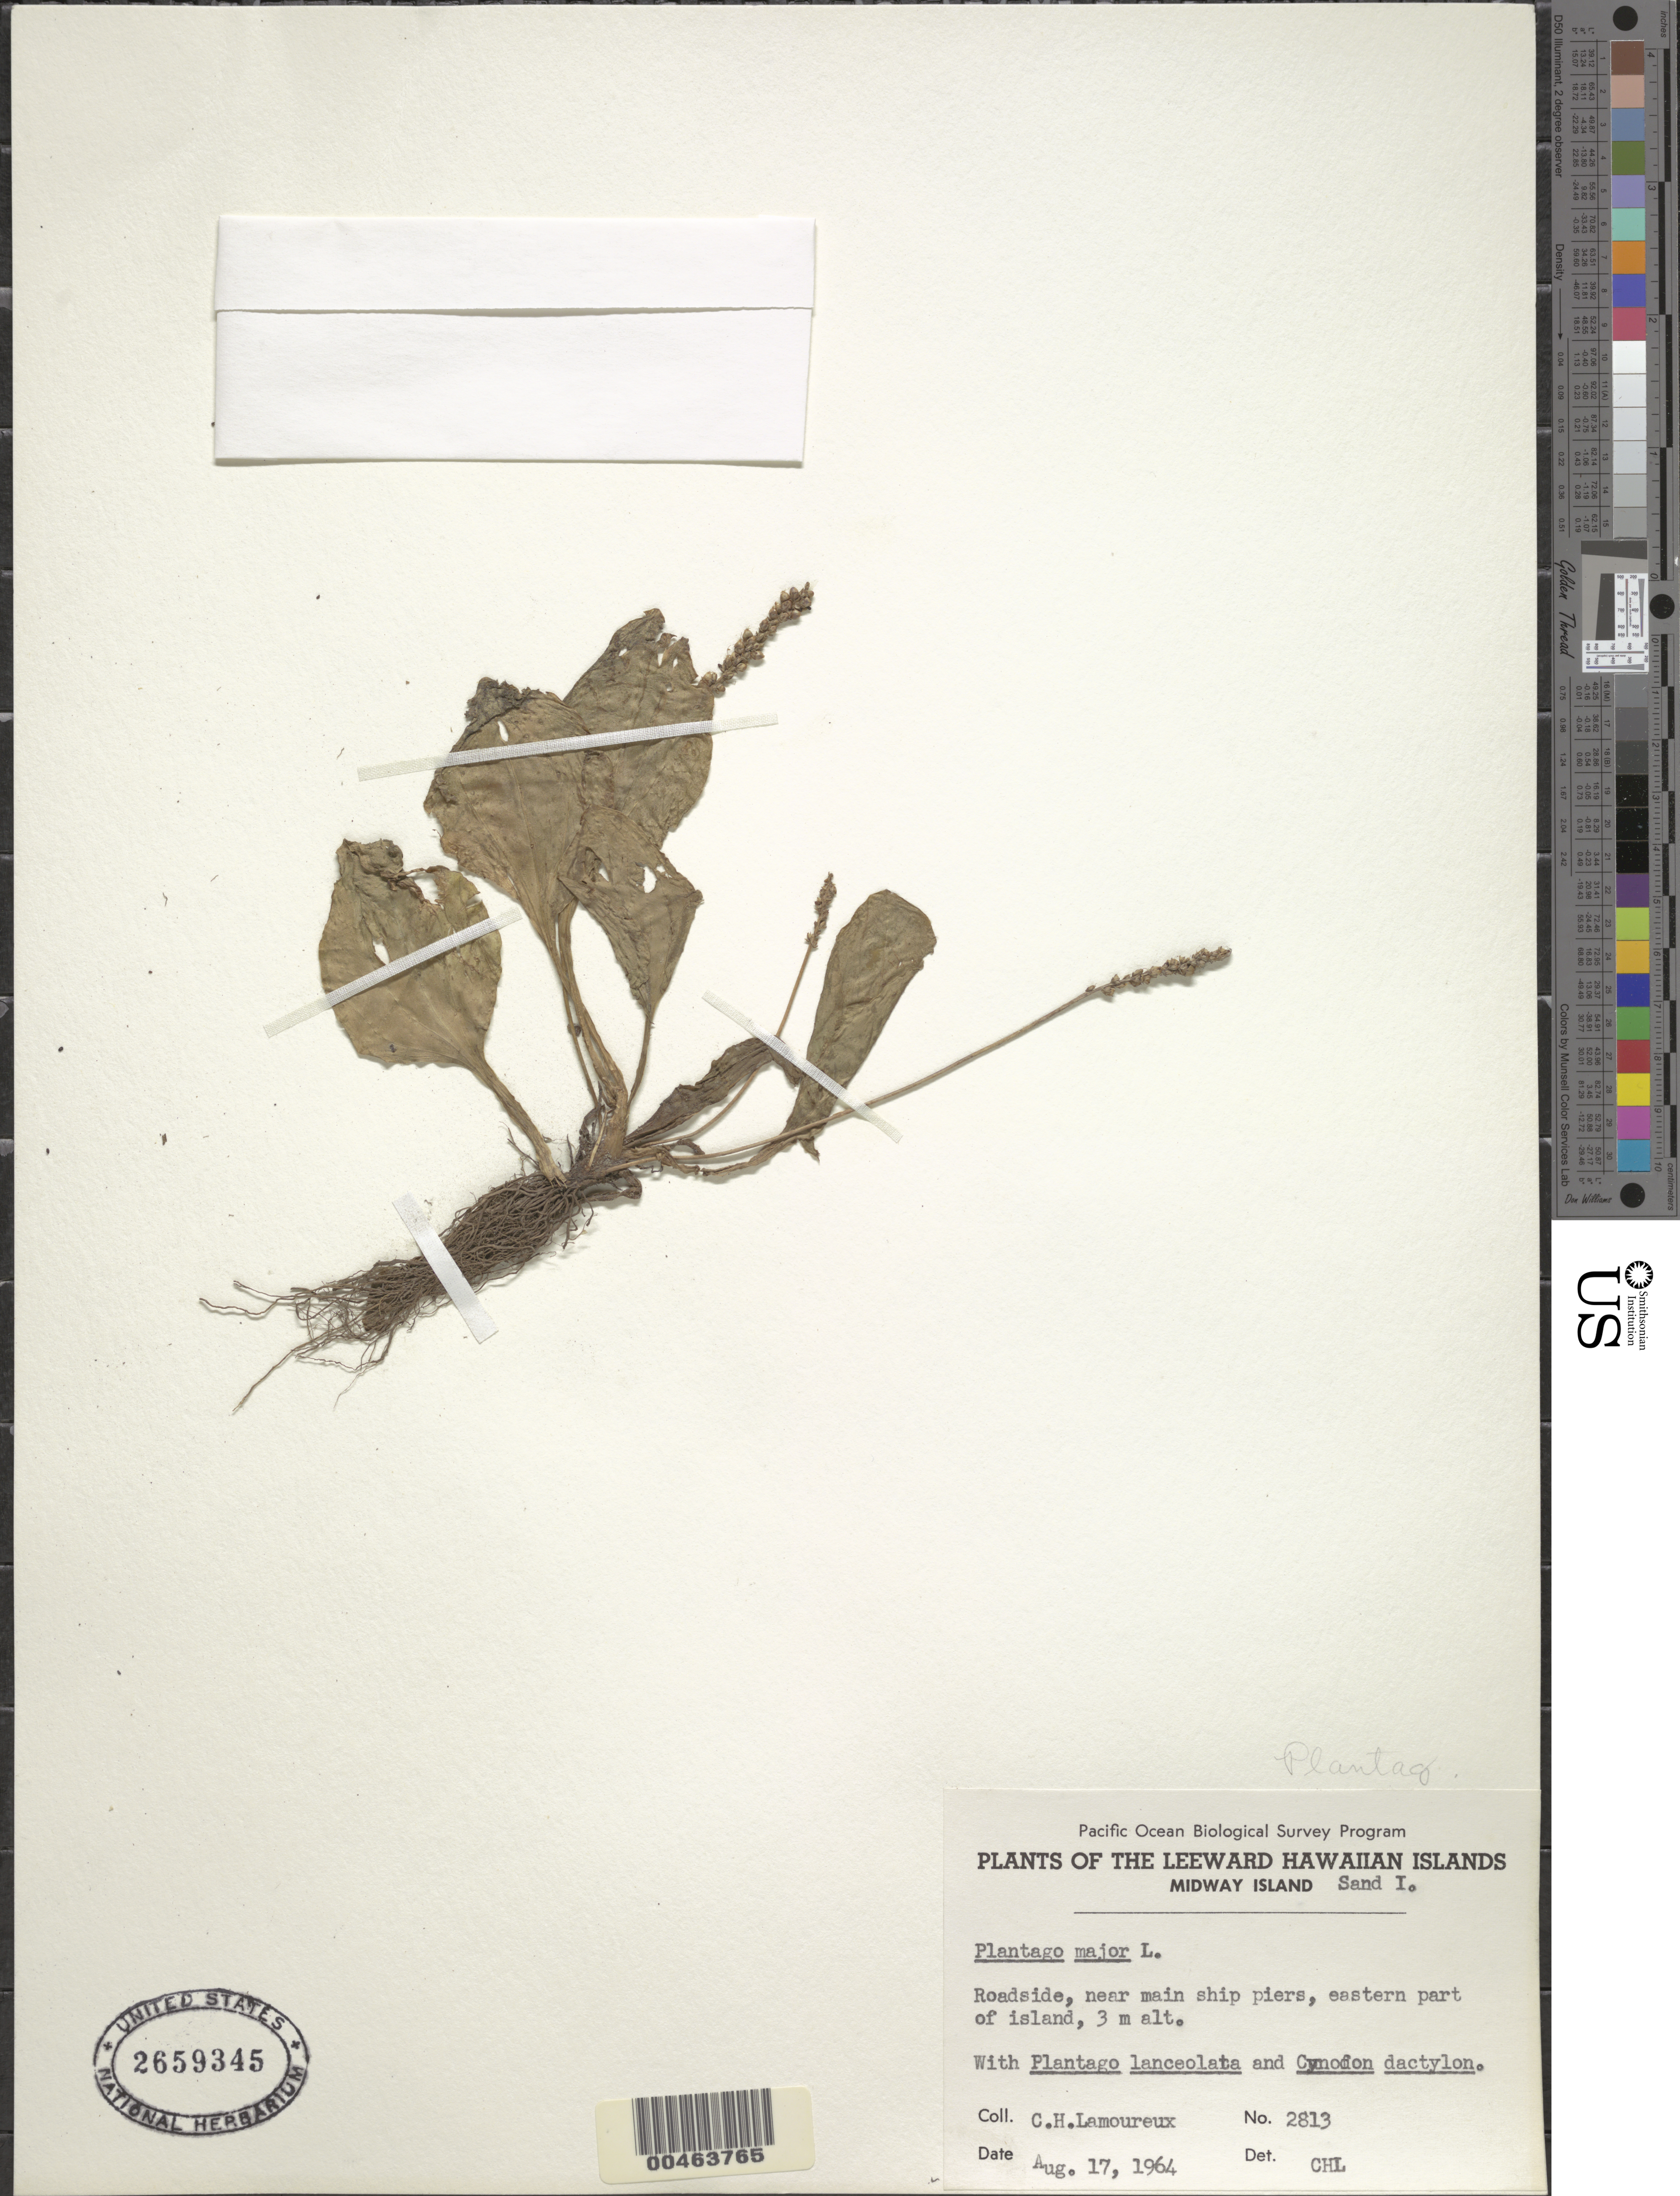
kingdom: Plantae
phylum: Tracheophyta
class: Magnoliopsida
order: Lamiales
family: Plantaginaceae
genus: Plantago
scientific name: Plantago major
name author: L.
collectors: C. H. Lamoureux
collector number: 2813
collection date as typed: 17 Aug 1964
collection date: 1964-08-17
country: U.S. Administered Pacific Islands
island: Midway Atoll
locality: Sand Islet, Roadside, near main ship piers, eastern part of island.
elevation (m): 3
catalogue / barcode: US 2659345